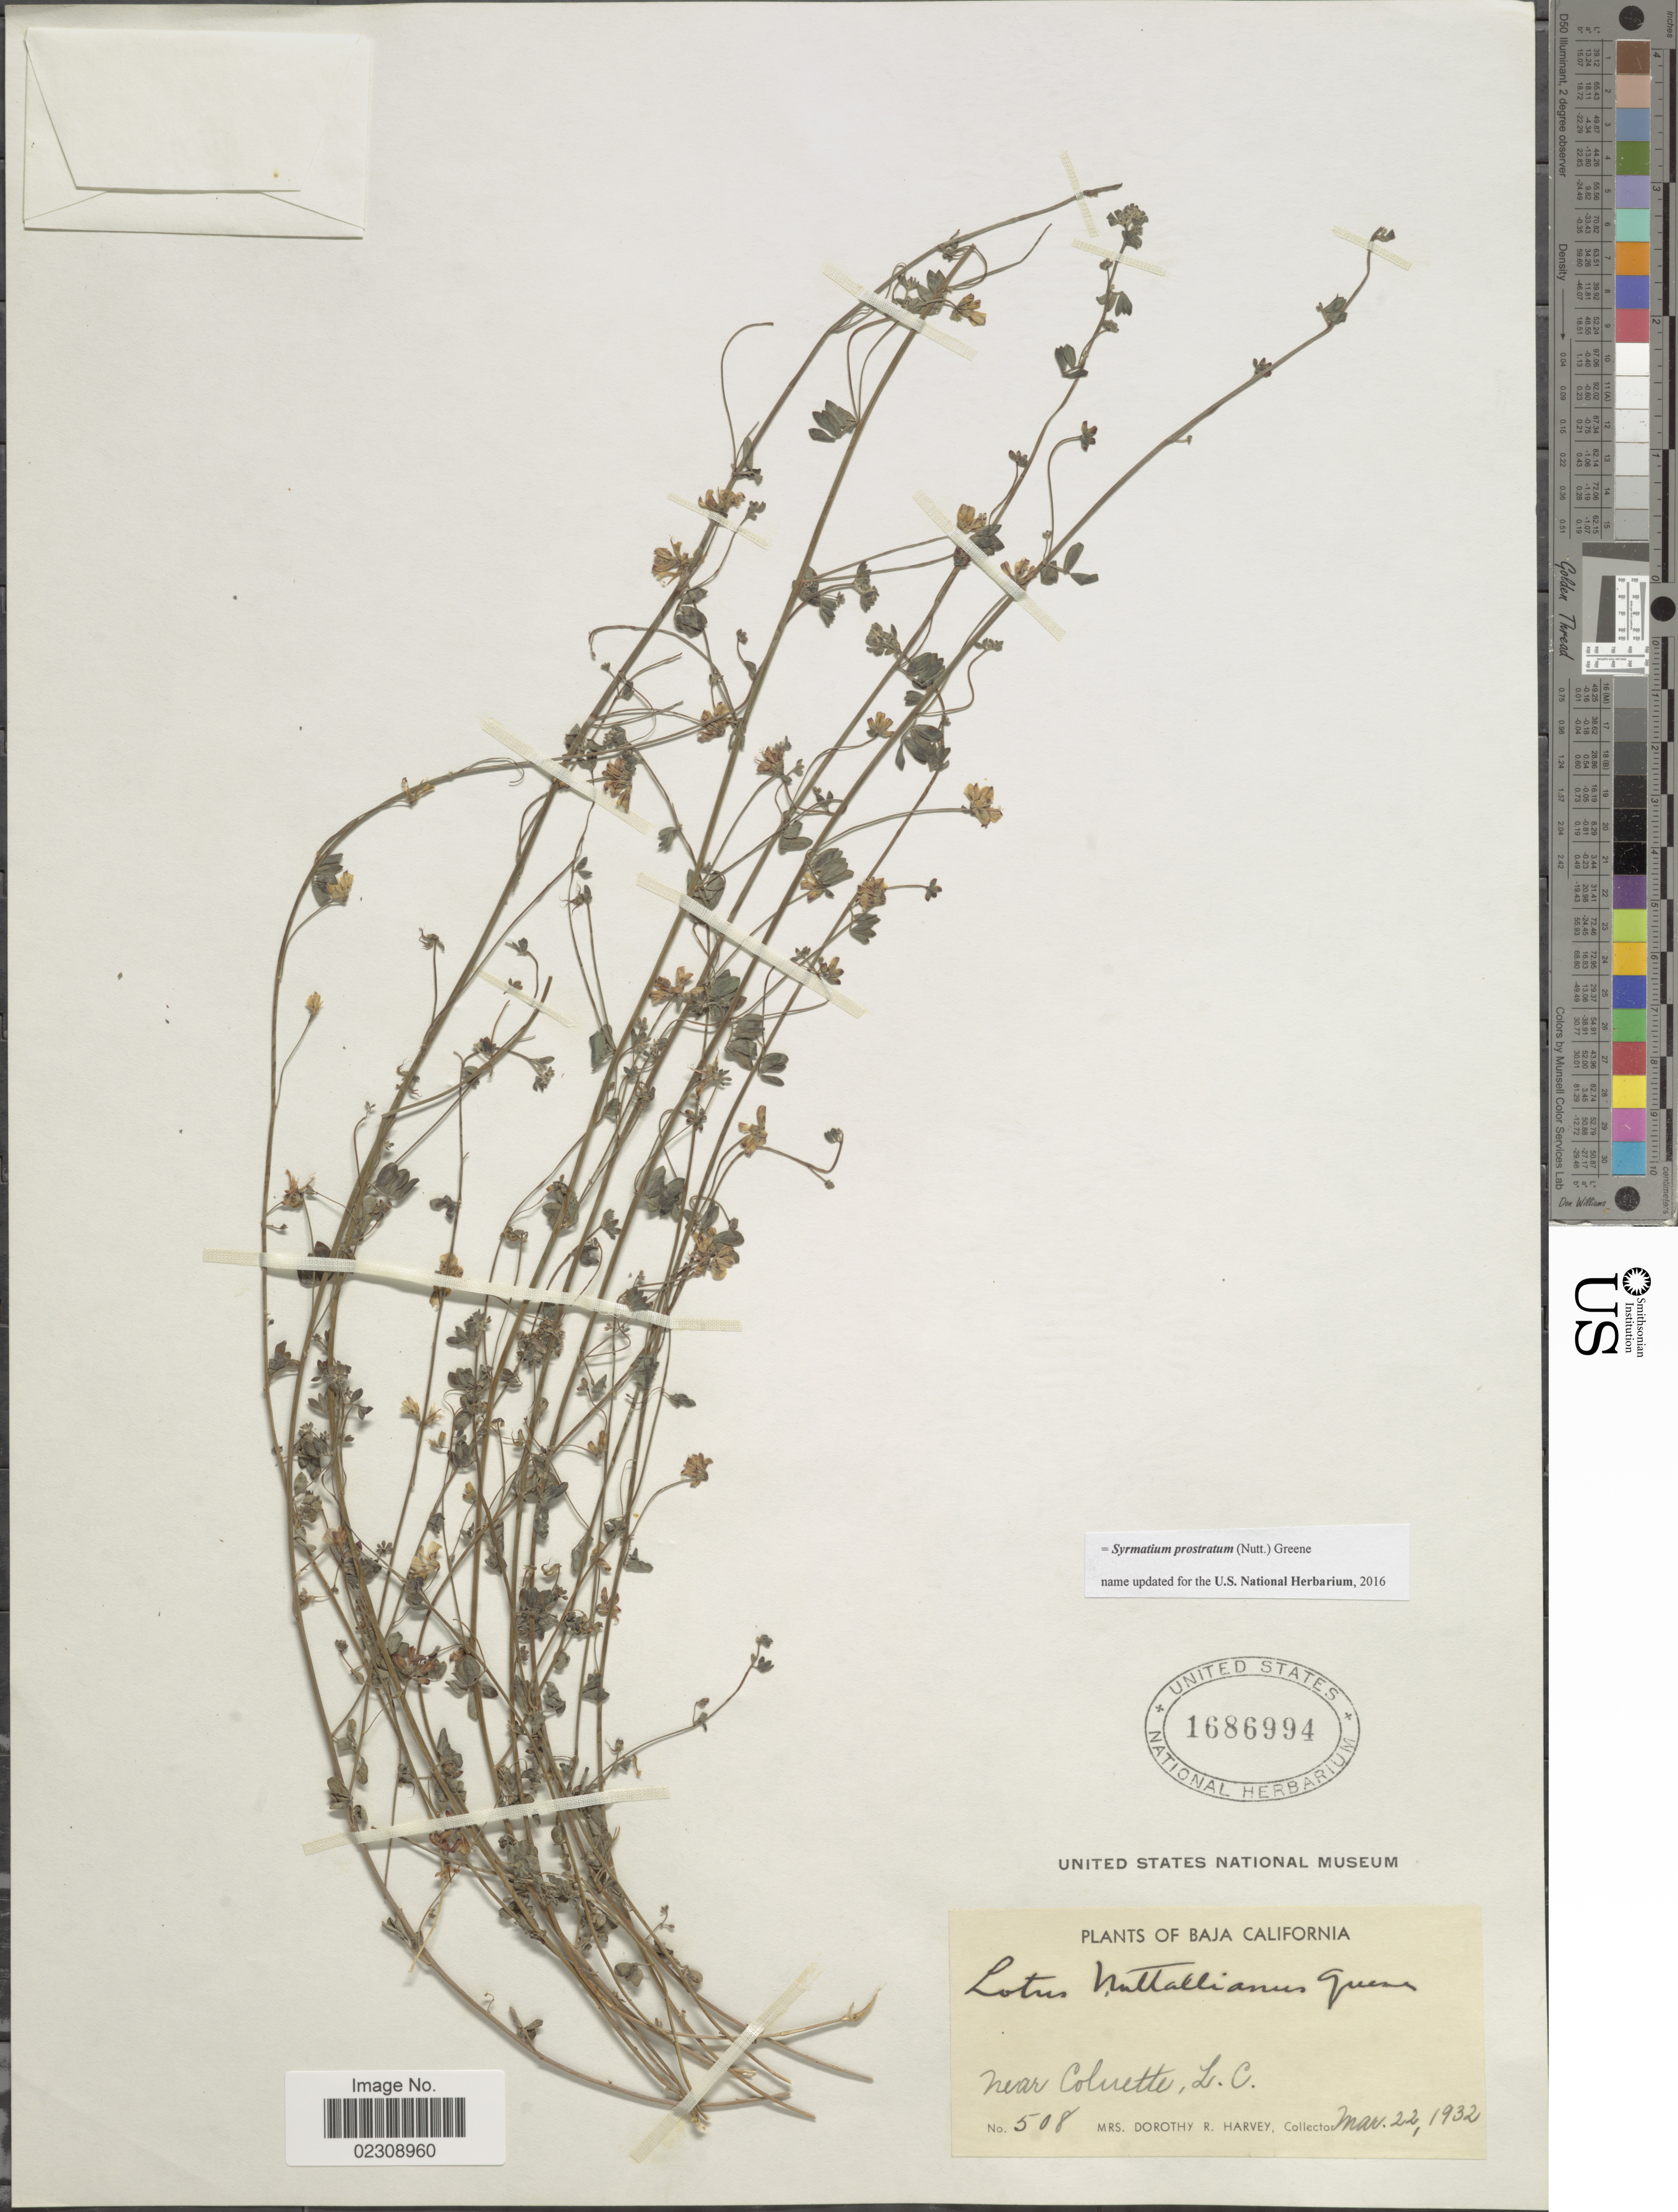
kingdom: Plantae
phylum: Tracheophyta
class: Magnoliopsida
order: Fabales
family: Fabaceae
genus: Syrmatium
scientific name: Syrmatium prostratum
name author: (Nutt.) Greene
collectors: D. R. Harvey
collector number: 508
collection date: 1932-03-22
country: Mexico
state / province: Baja California Norte / Baja California Sur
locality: Near Coluette, L. C.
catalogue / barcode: US 1686994